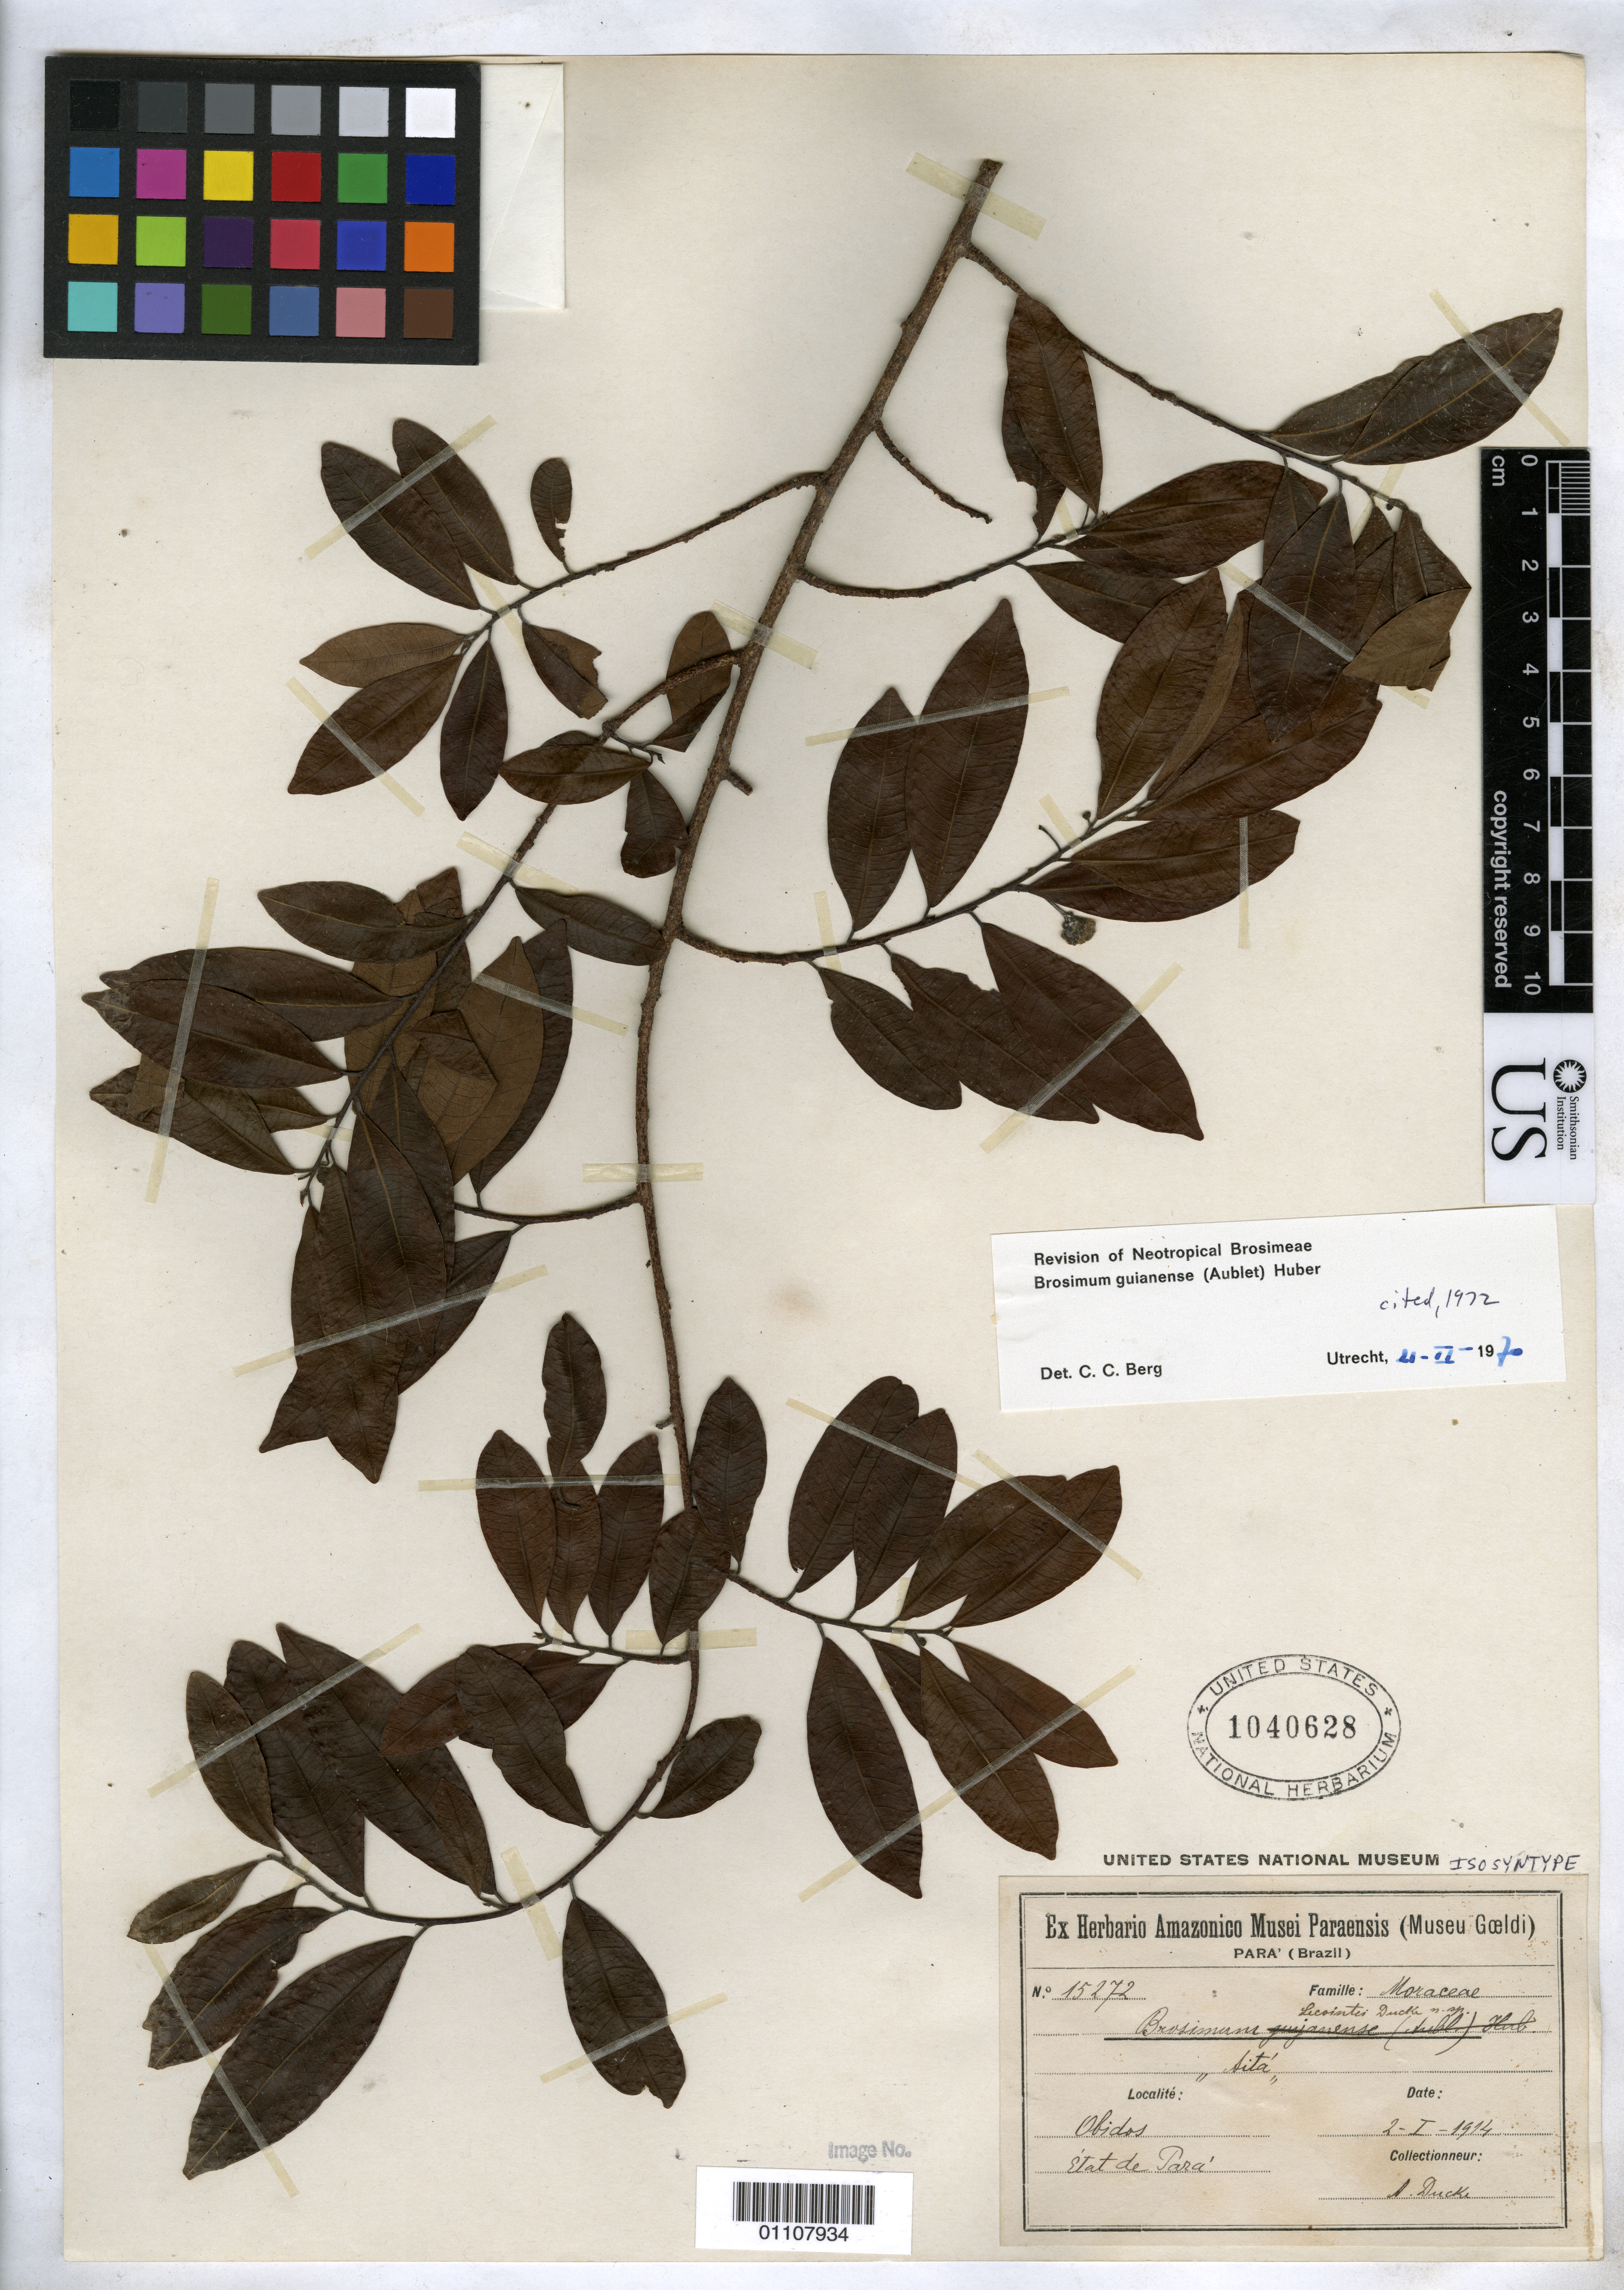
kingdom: Plantae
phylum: Tracheophyta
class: Magnoliopsida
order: Rosales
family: Moraceae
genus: Brosimum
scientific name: Brosimum lecointei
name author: Ducke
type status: Isosyntype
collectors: A. Ducke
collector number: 15272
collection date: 1914-01-02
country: Brazil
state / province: Pará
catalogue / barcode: US 1040628